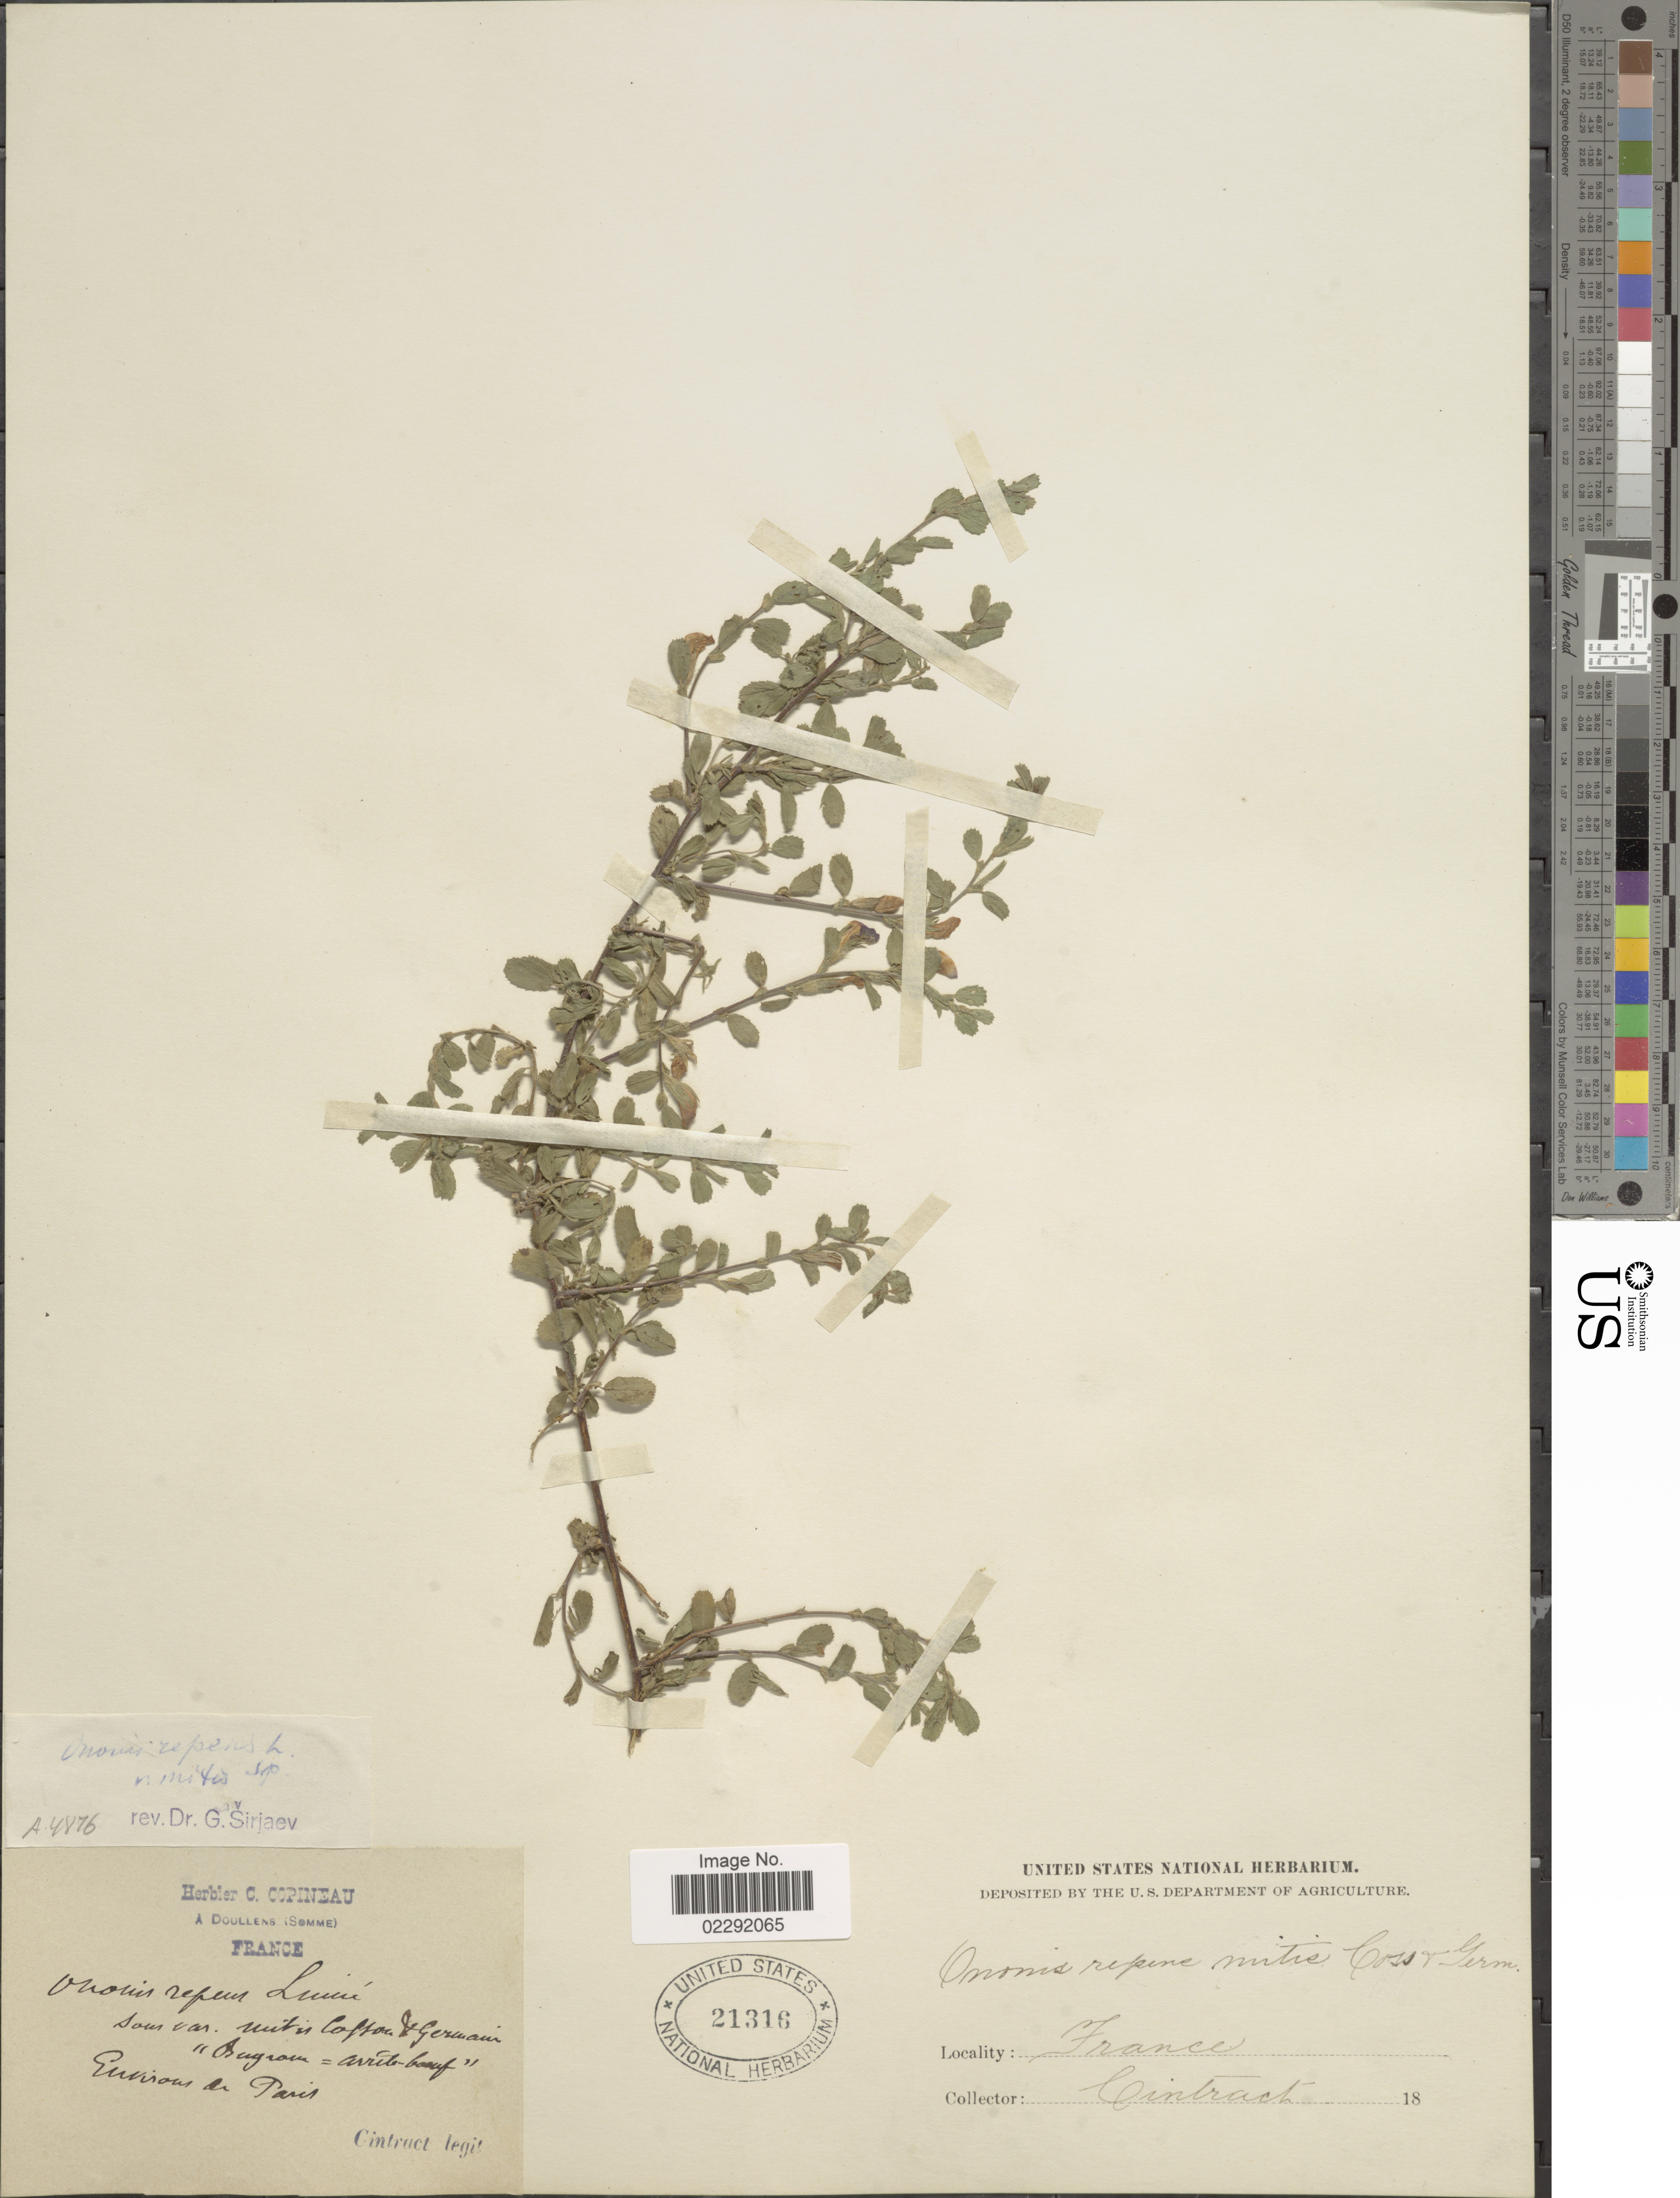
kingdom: Plantae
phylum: Tracheophyta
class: Magnoliopsida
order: Fabales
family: Fabaceae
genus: Ononis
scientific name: Ononis repens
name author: L.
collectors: Cintract, --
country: France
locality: Environs de Paris.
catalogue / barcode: US 21316